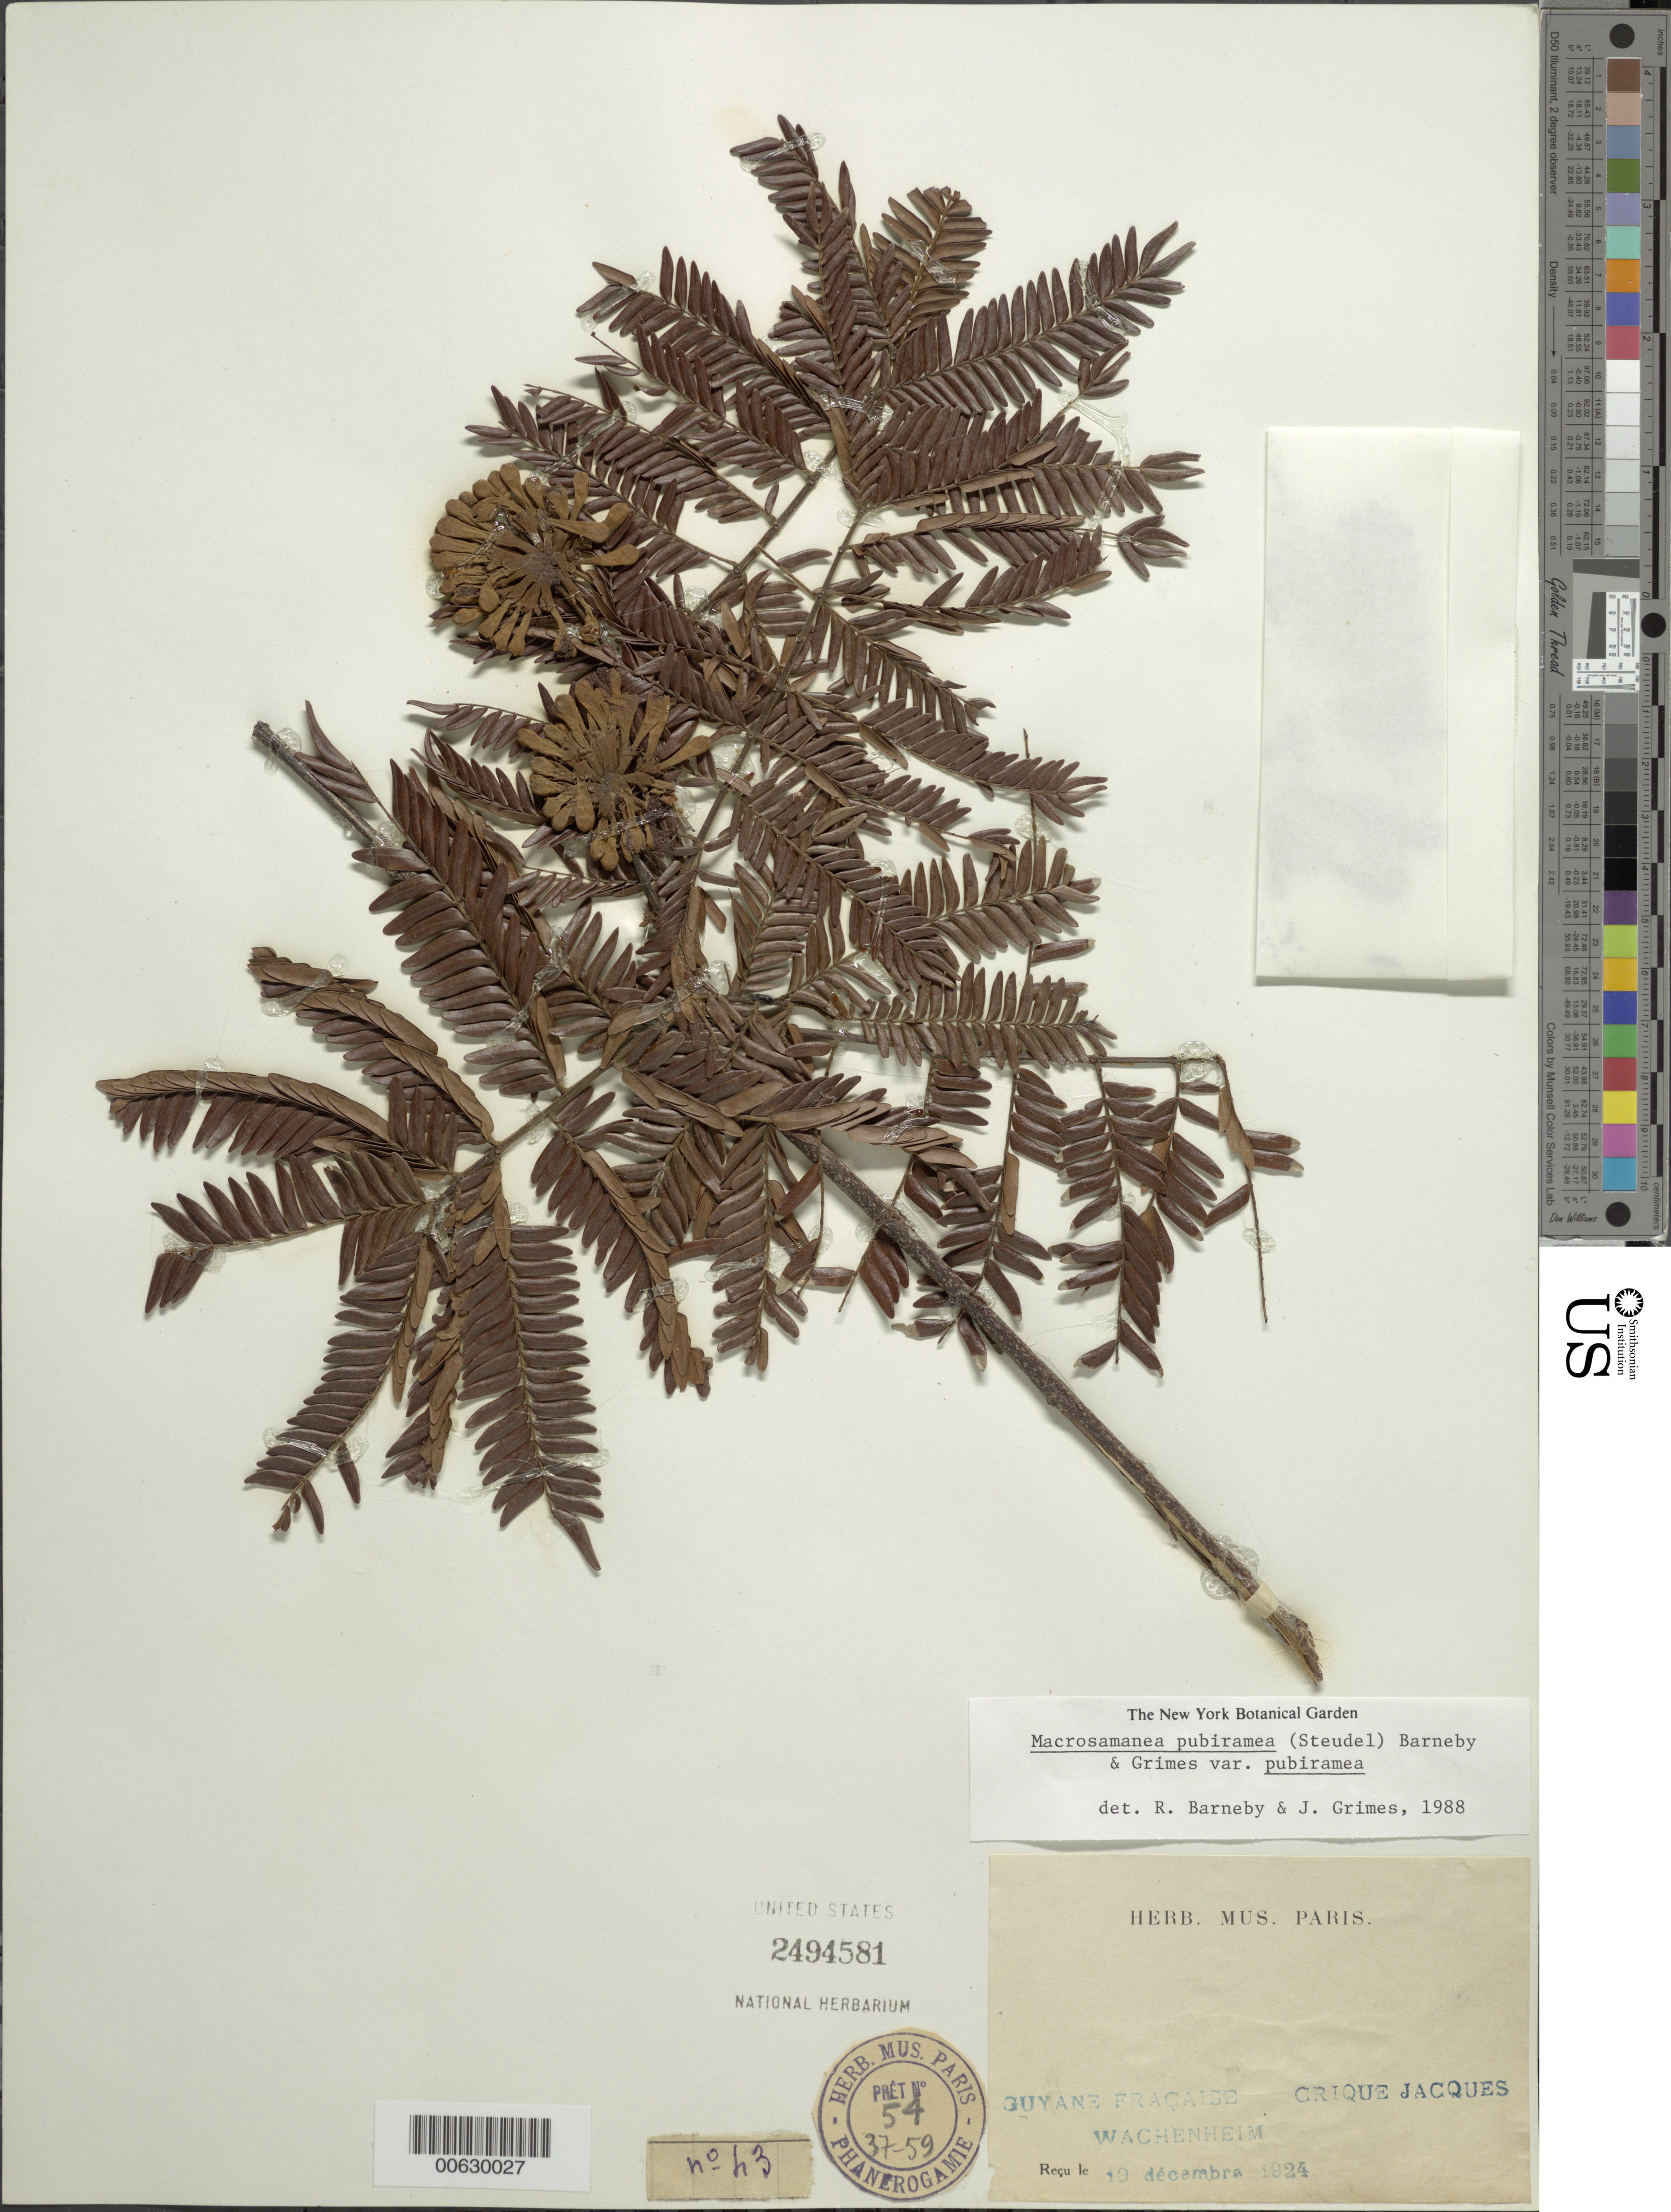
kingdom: Plantae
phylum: Tracheophyta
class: Magnoliopsida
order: Fabales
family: Fabaceae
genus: Macrosamanea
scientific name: Macrosamanea pubiramea var. pubiramea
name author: (Steud.) Barneby & J.W. Grimes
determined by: Barneby, R. C.; Grimes, J. W.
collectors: G. Wachenheim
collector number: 43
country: French Guiana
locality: Crique Jacques, Bassin de la Mana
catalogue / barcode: US 2494581